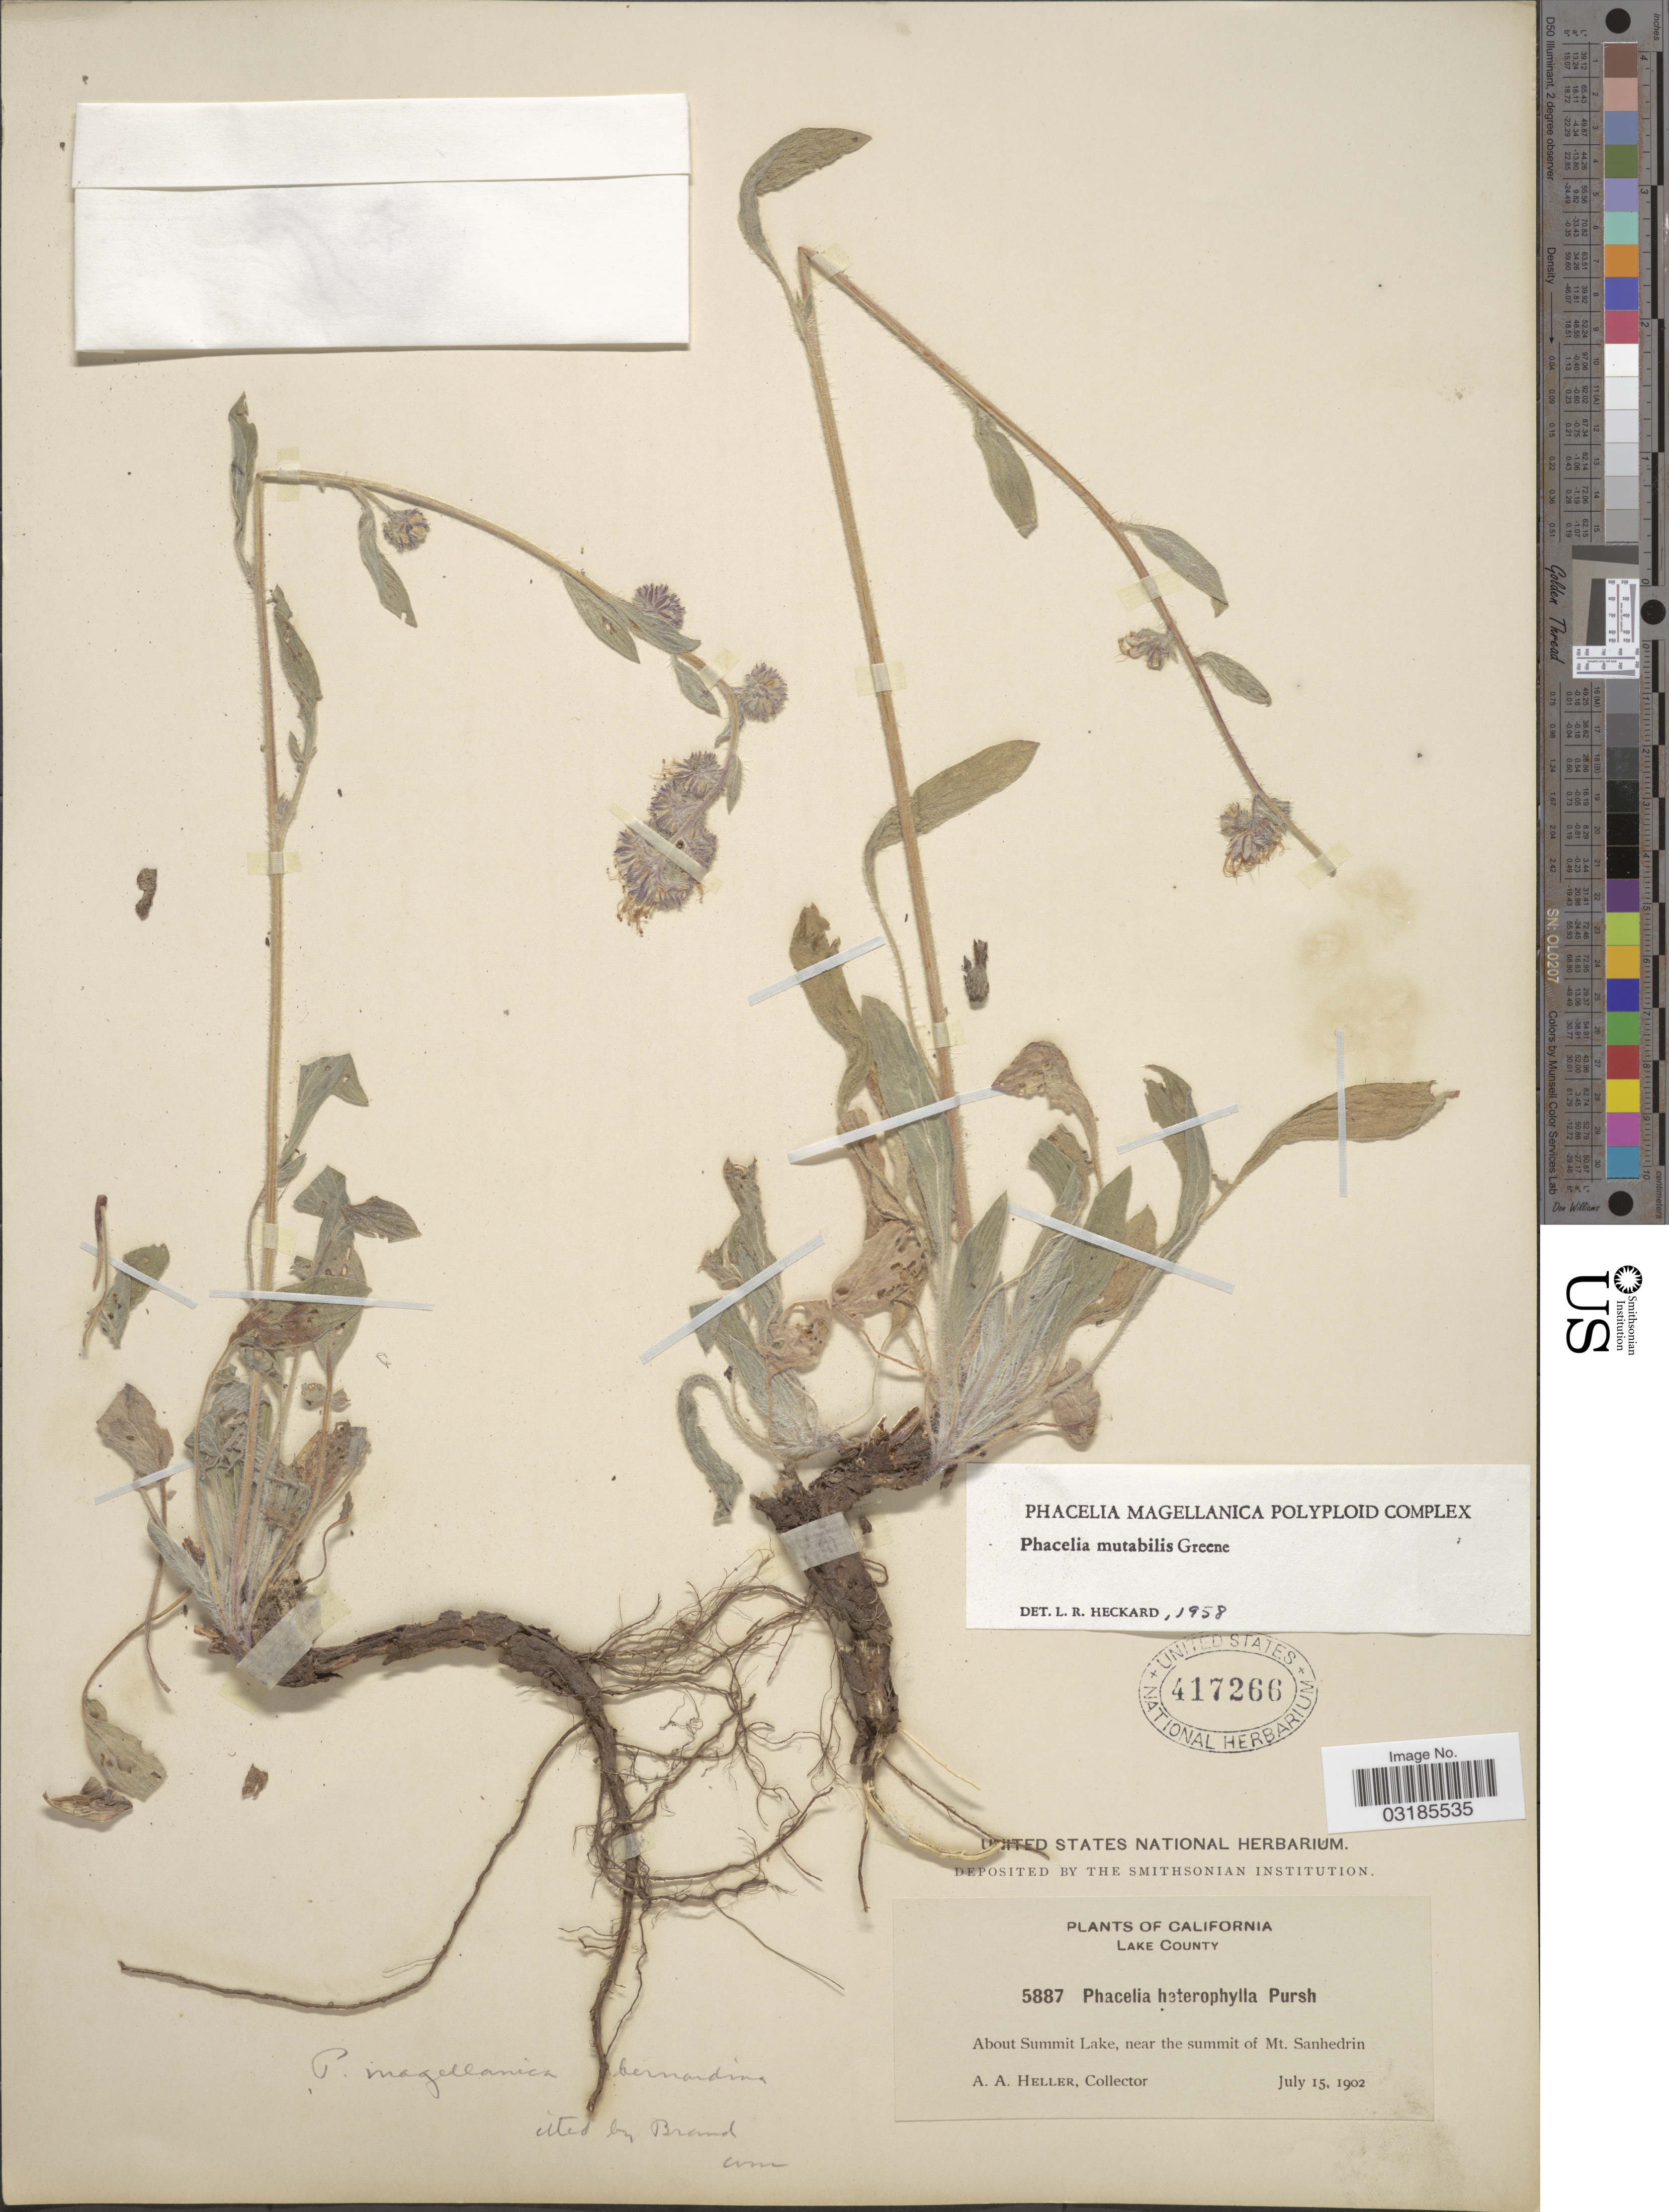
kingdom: Plantae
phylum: Tracheophyta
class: Magnoliopsida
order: Boraginales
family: Hydrophyllaceae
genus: Phacelia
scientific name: Phacelia mutabilis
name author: Greene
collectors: A. A. Heller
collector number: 5887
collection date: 1902-07-15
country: United States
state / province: California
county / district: Lake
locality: Lake County, About Summit Lake, near the summit of Mt. Sanhedrin.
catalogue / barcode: US 417266